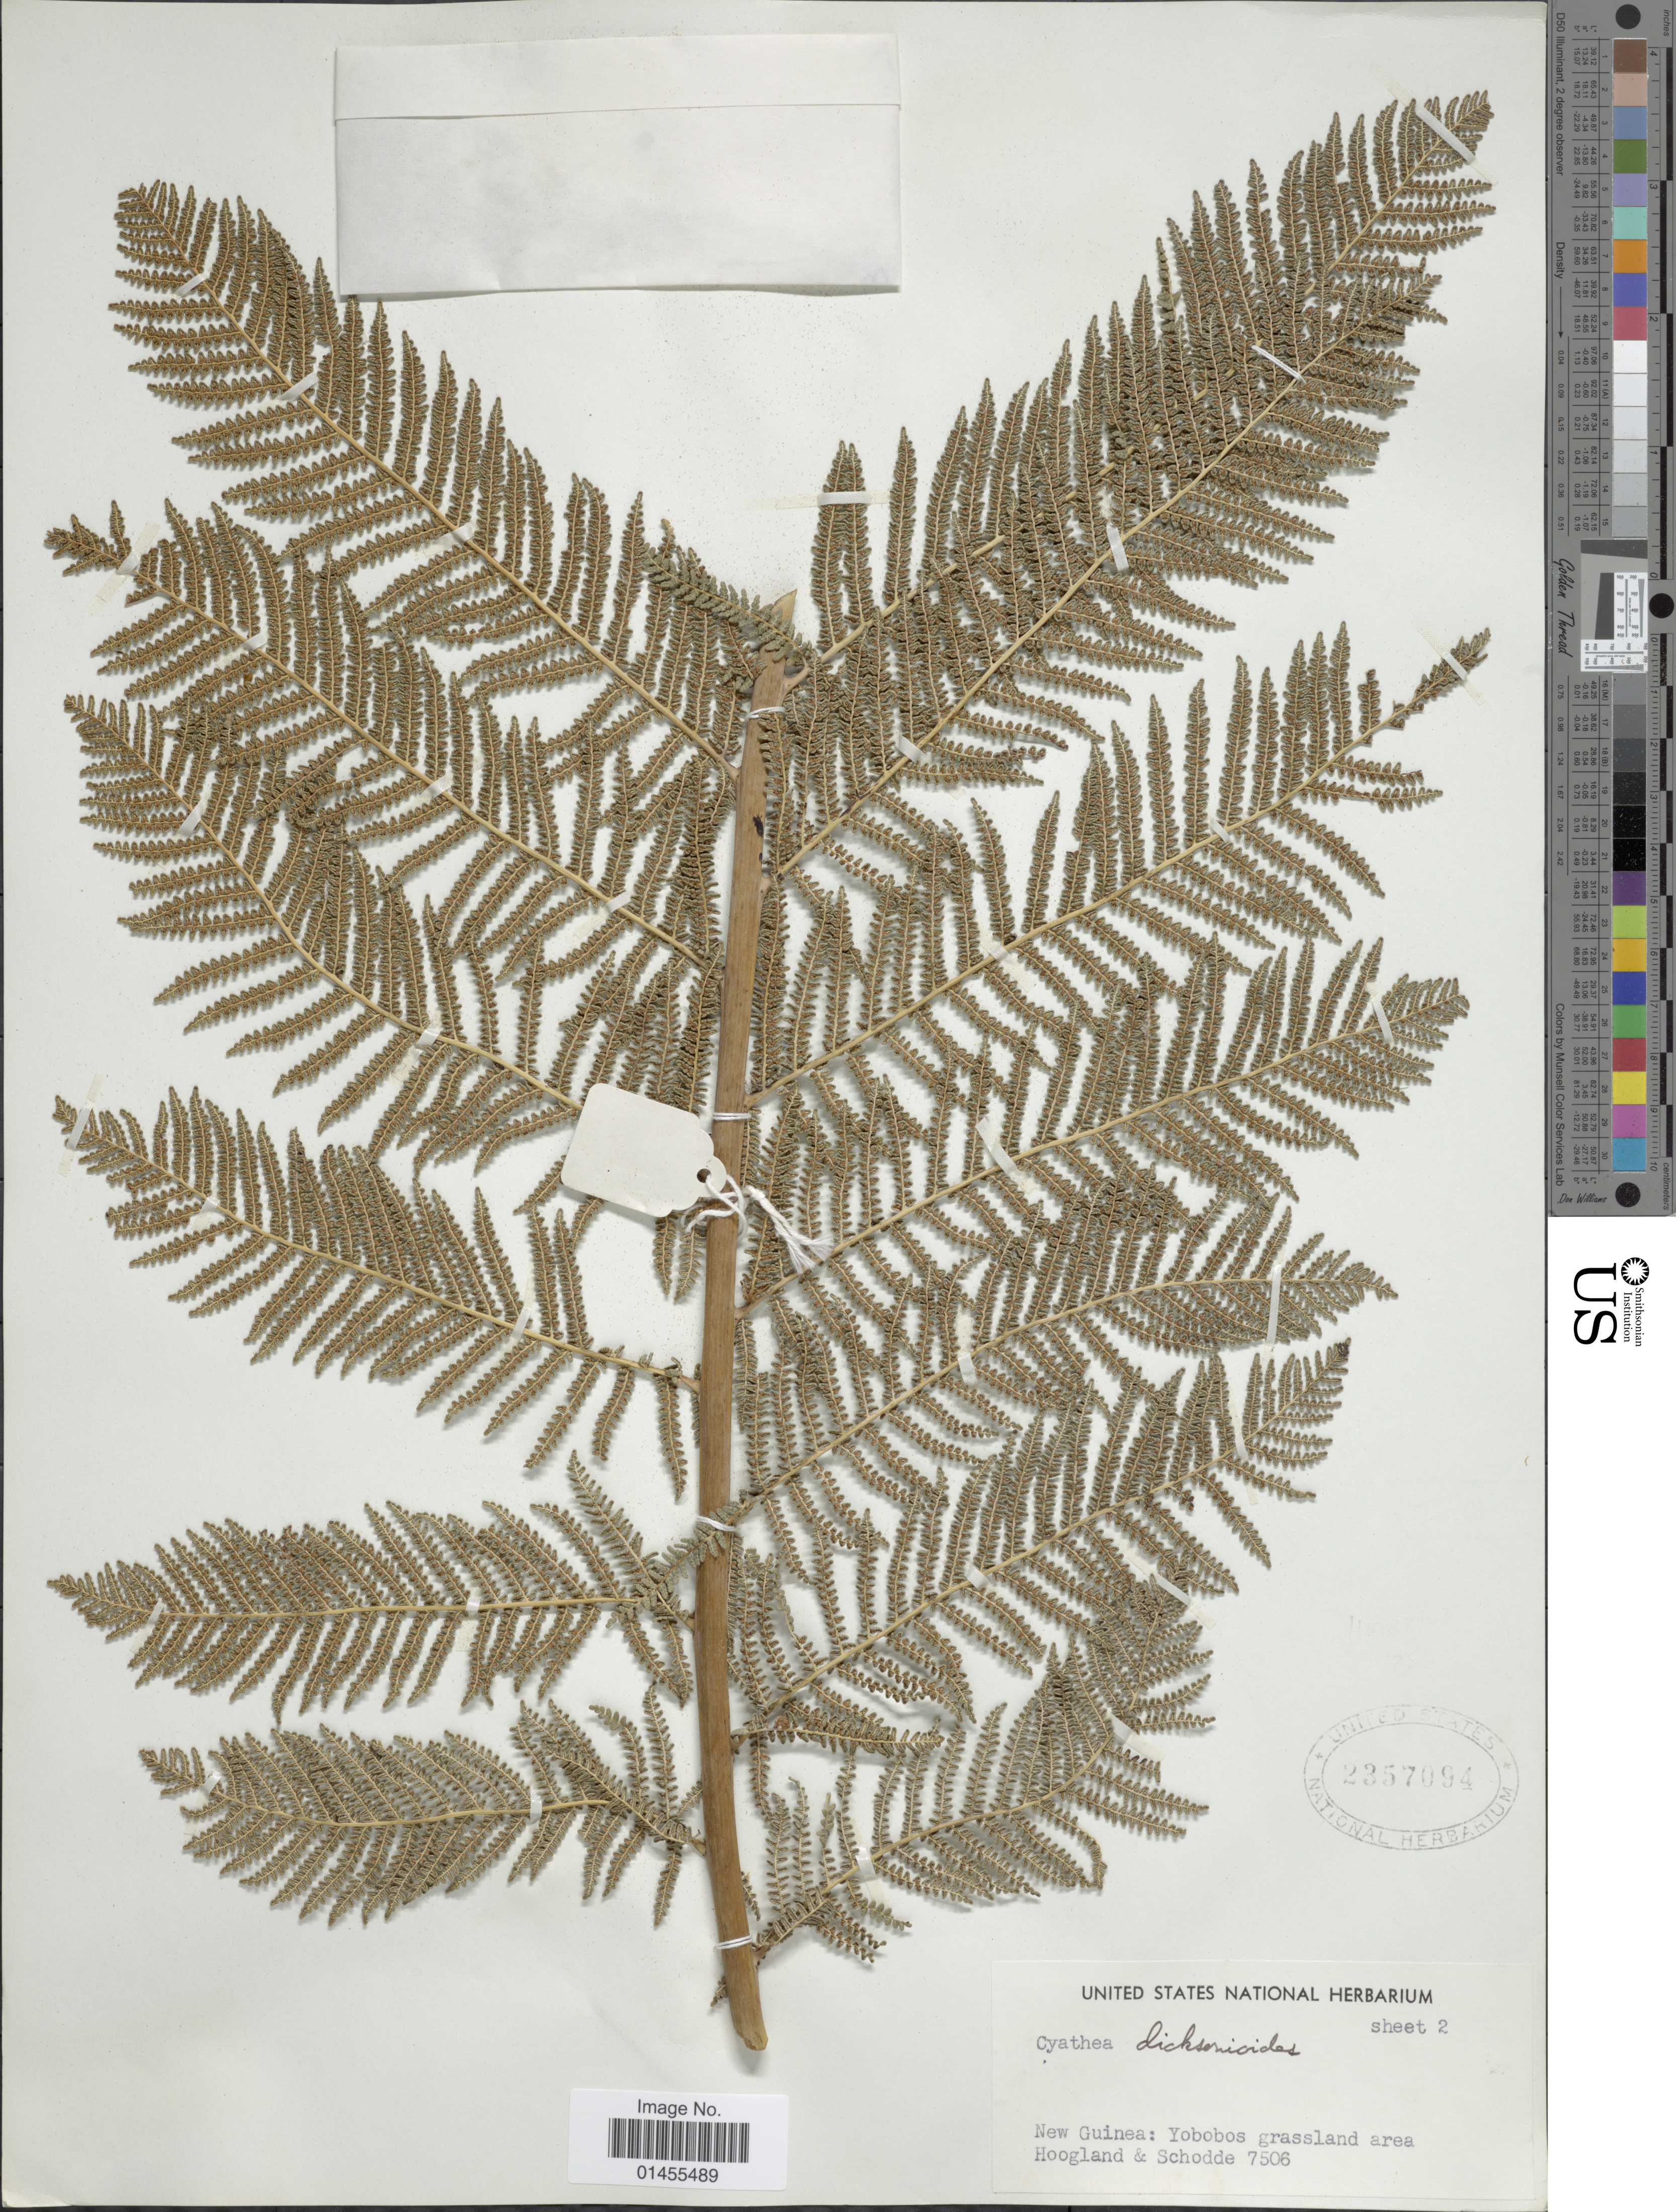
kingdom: Plantae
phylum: Tracheophyta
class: Polypodiopsida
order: Cyatheales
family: Cyatheaceae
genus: Alsophila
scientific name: Alsophila dicksonioides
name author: (Holttum) R.M. Tryon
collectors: Hoogland & Schodde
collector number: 7506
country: Papua New Guinea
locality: New Guinea, Yobobos grassland area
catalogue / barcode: US 2357094